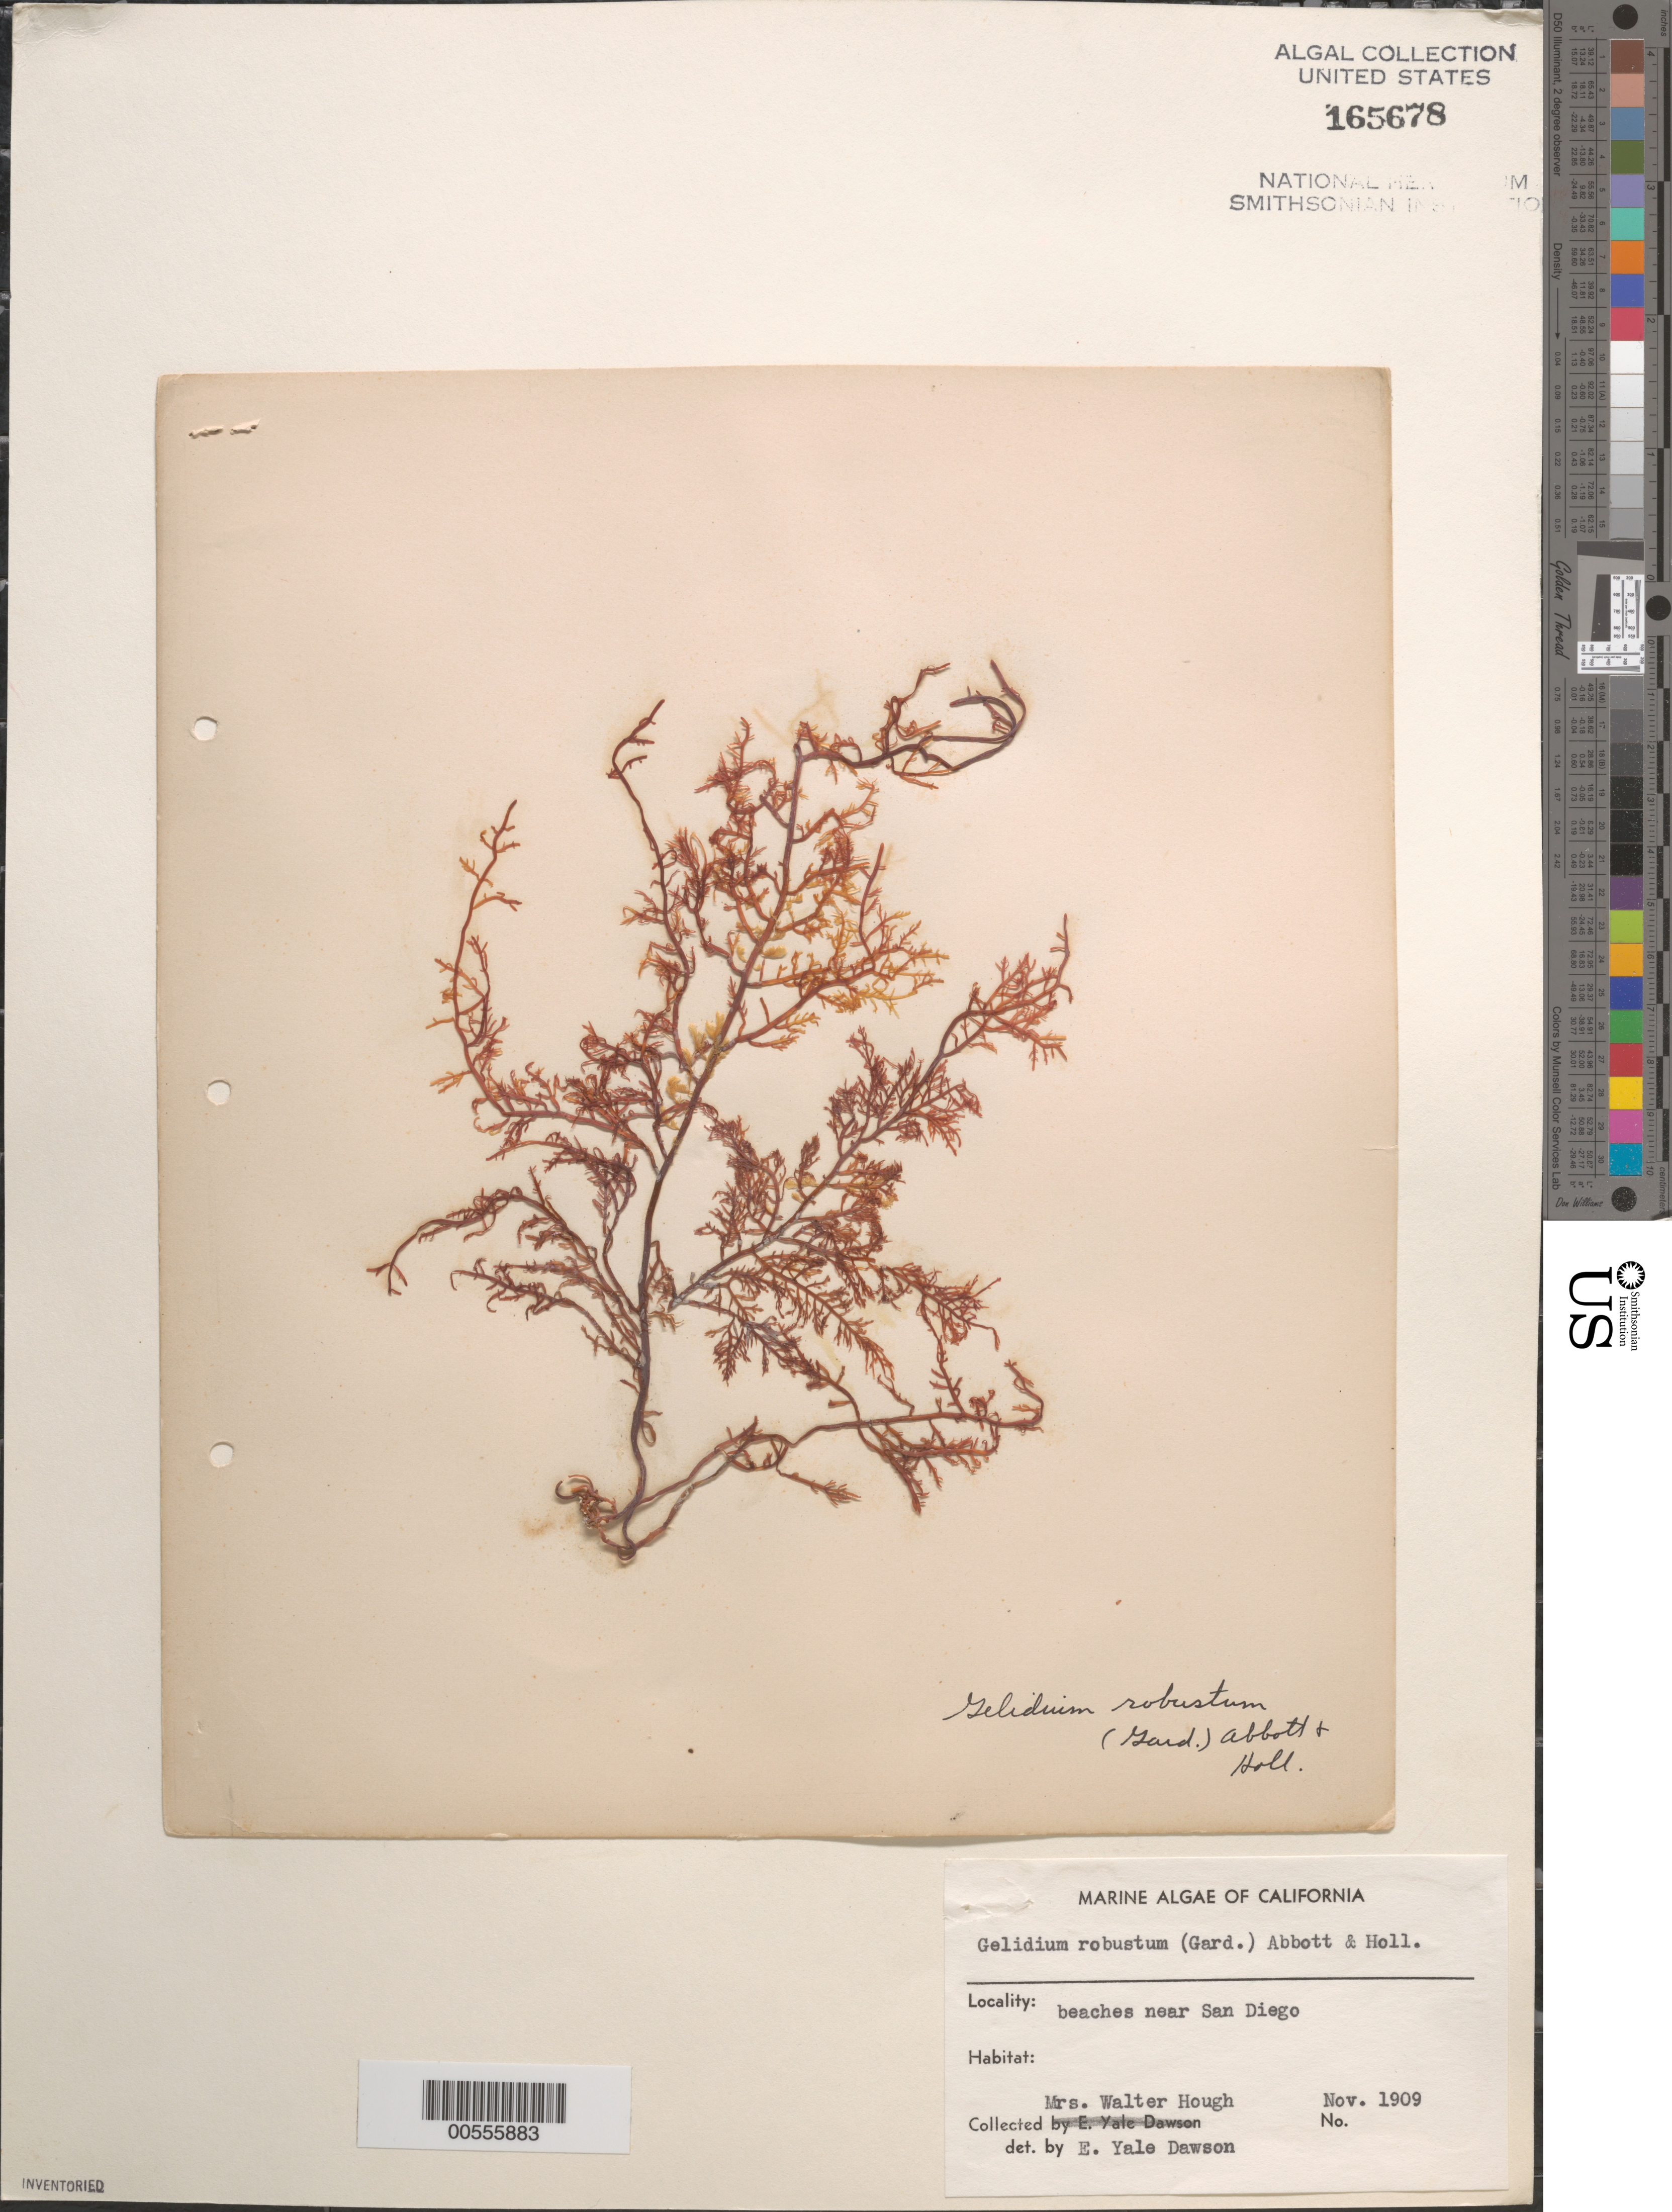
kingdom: Plantae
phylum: Rhodophyta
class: Florideophyceae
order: Gelidiales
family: Gelidiaceae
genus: Gelidium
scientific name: Gelidium robustum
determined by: Dawson, E. Y.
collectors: Mrs W. Hough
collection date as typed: Nov 1909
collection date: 1909-11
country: United States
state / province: California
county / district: San Diego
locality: Beaches near San Diego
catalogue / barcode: US 165678